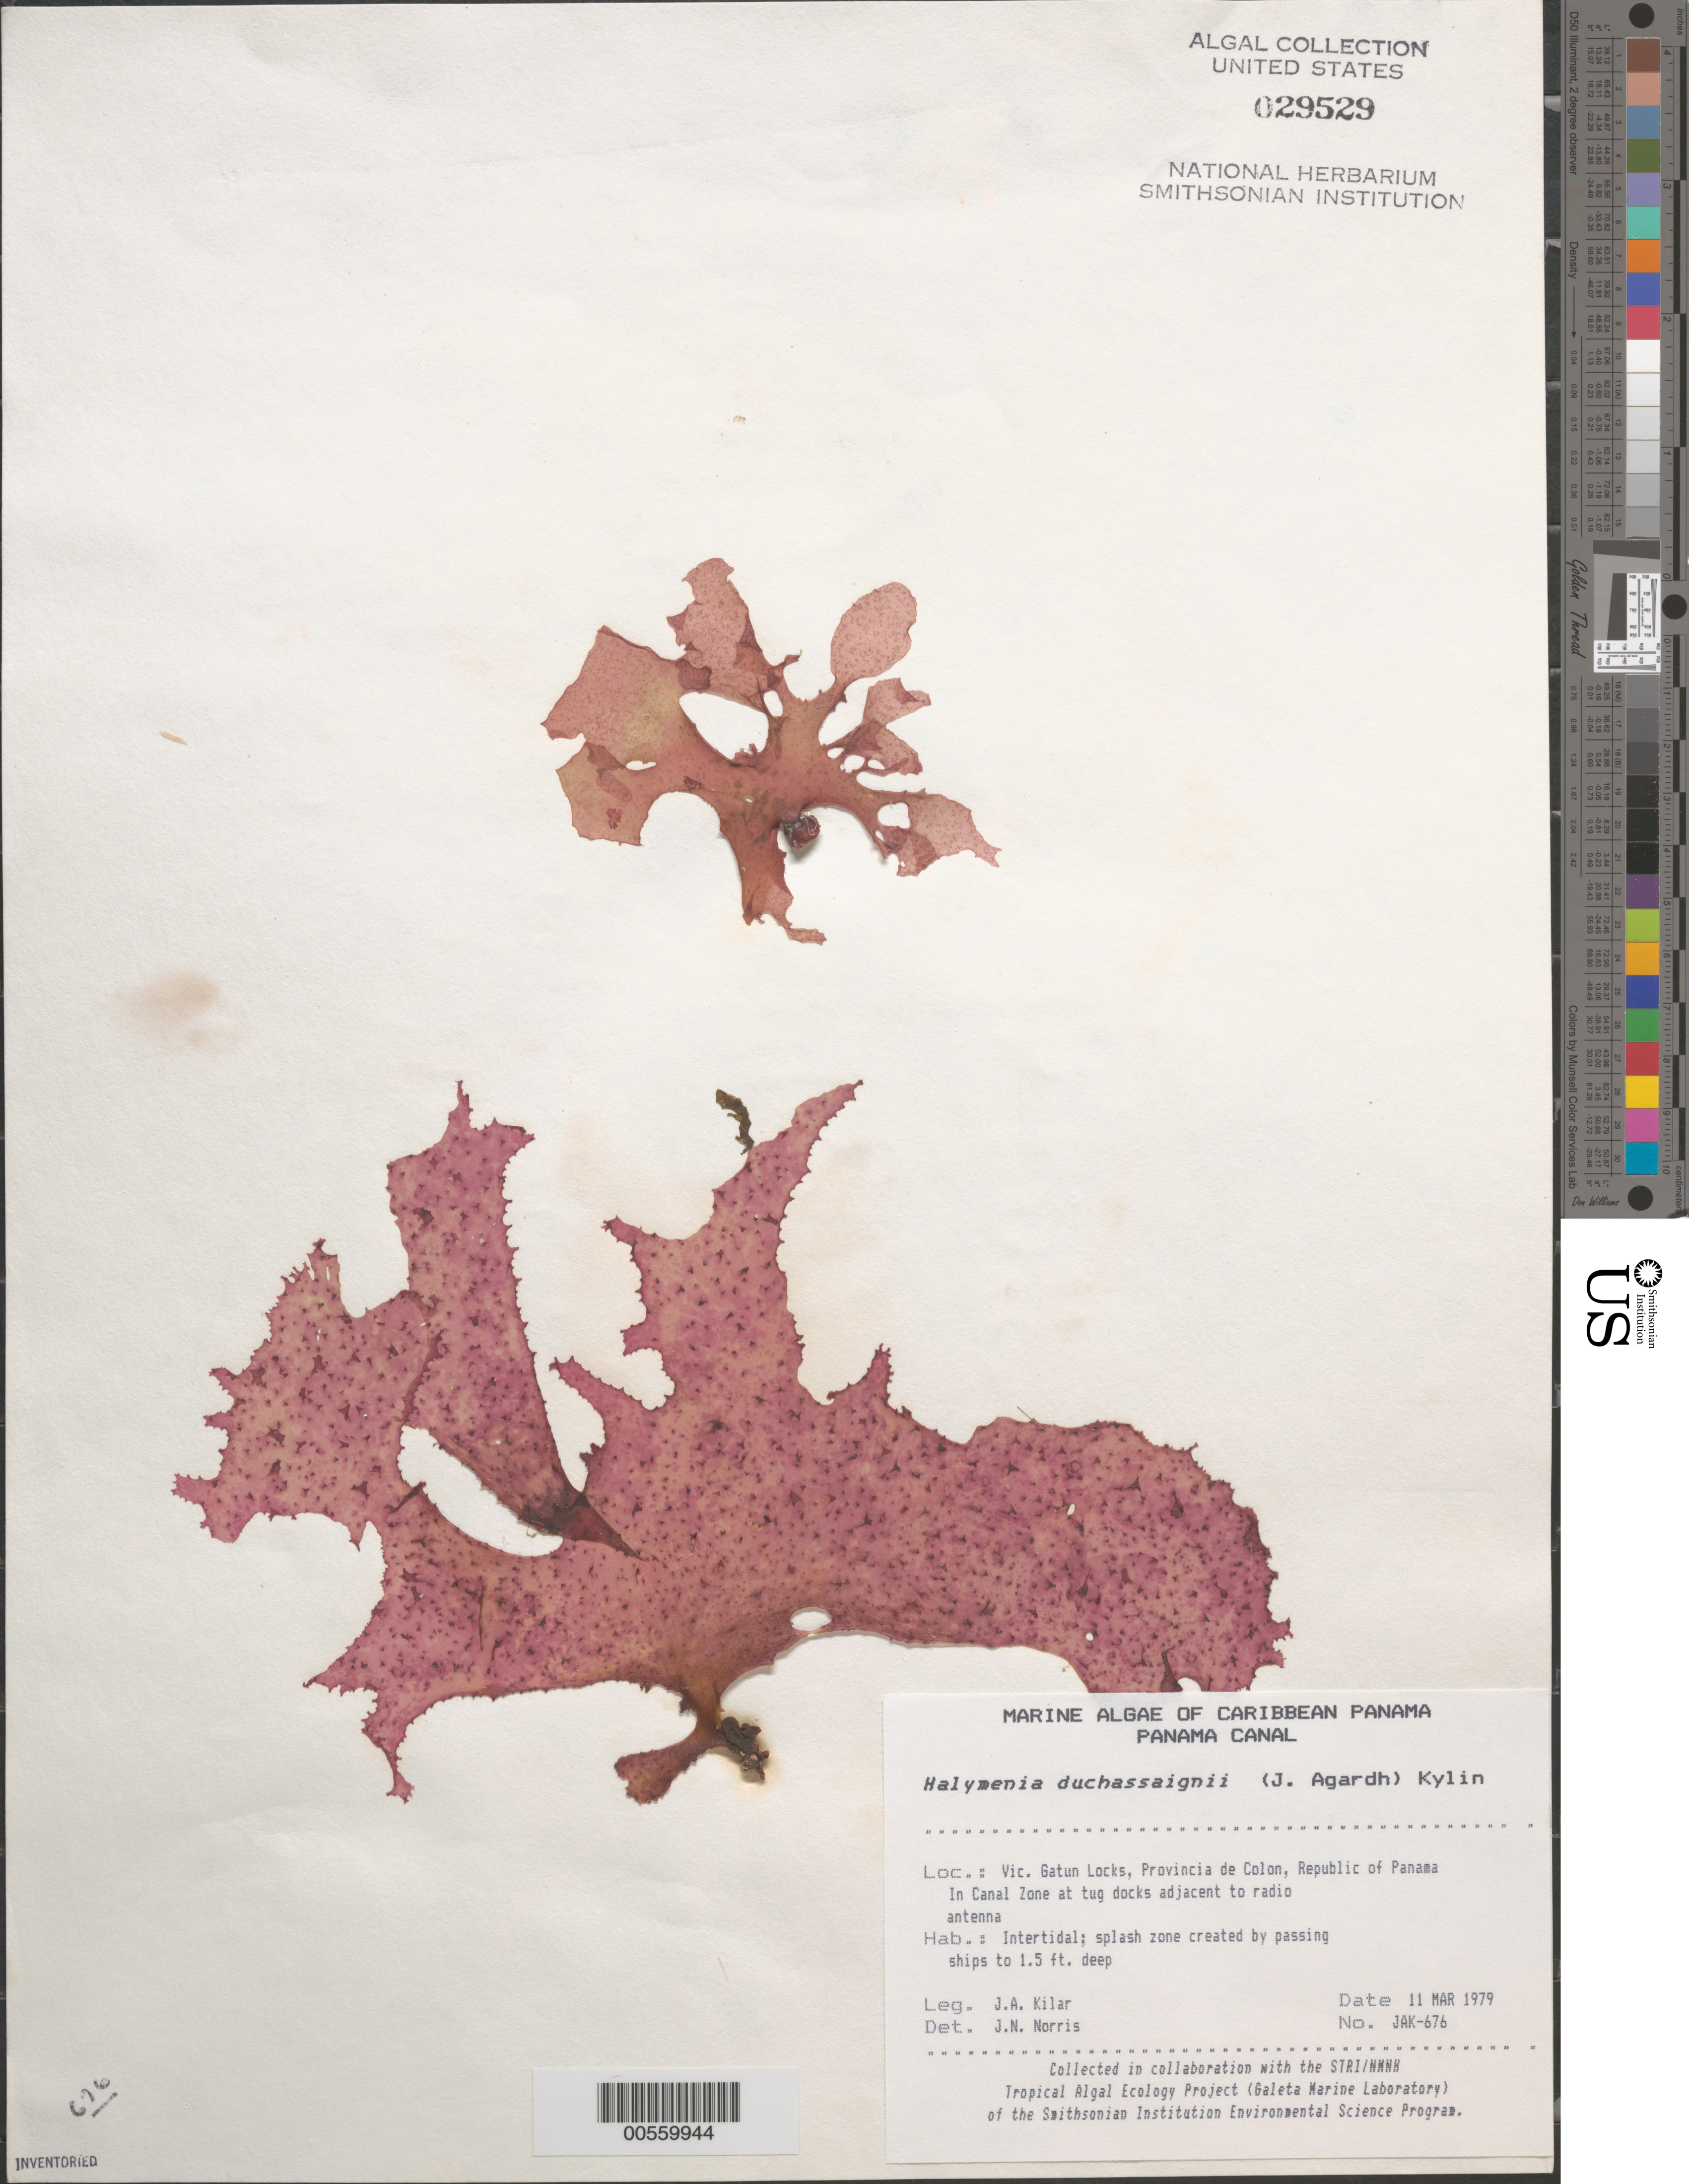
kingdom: Plantae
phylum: Rhodophyta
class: Florideophyceae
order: Halymeniales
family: Halymeniaceae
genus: Halymenia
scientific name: Halymenia duchassaignii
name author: (J. Agardh) Kylin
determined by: Norris, James N.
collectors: J. A. Kilar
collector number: JAK-676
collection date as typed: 11 Mar 1979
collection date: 1979-03-11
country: Panama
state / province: Colón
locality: Gatun Locks area, Panama Canal Zone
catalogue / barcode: US 29529